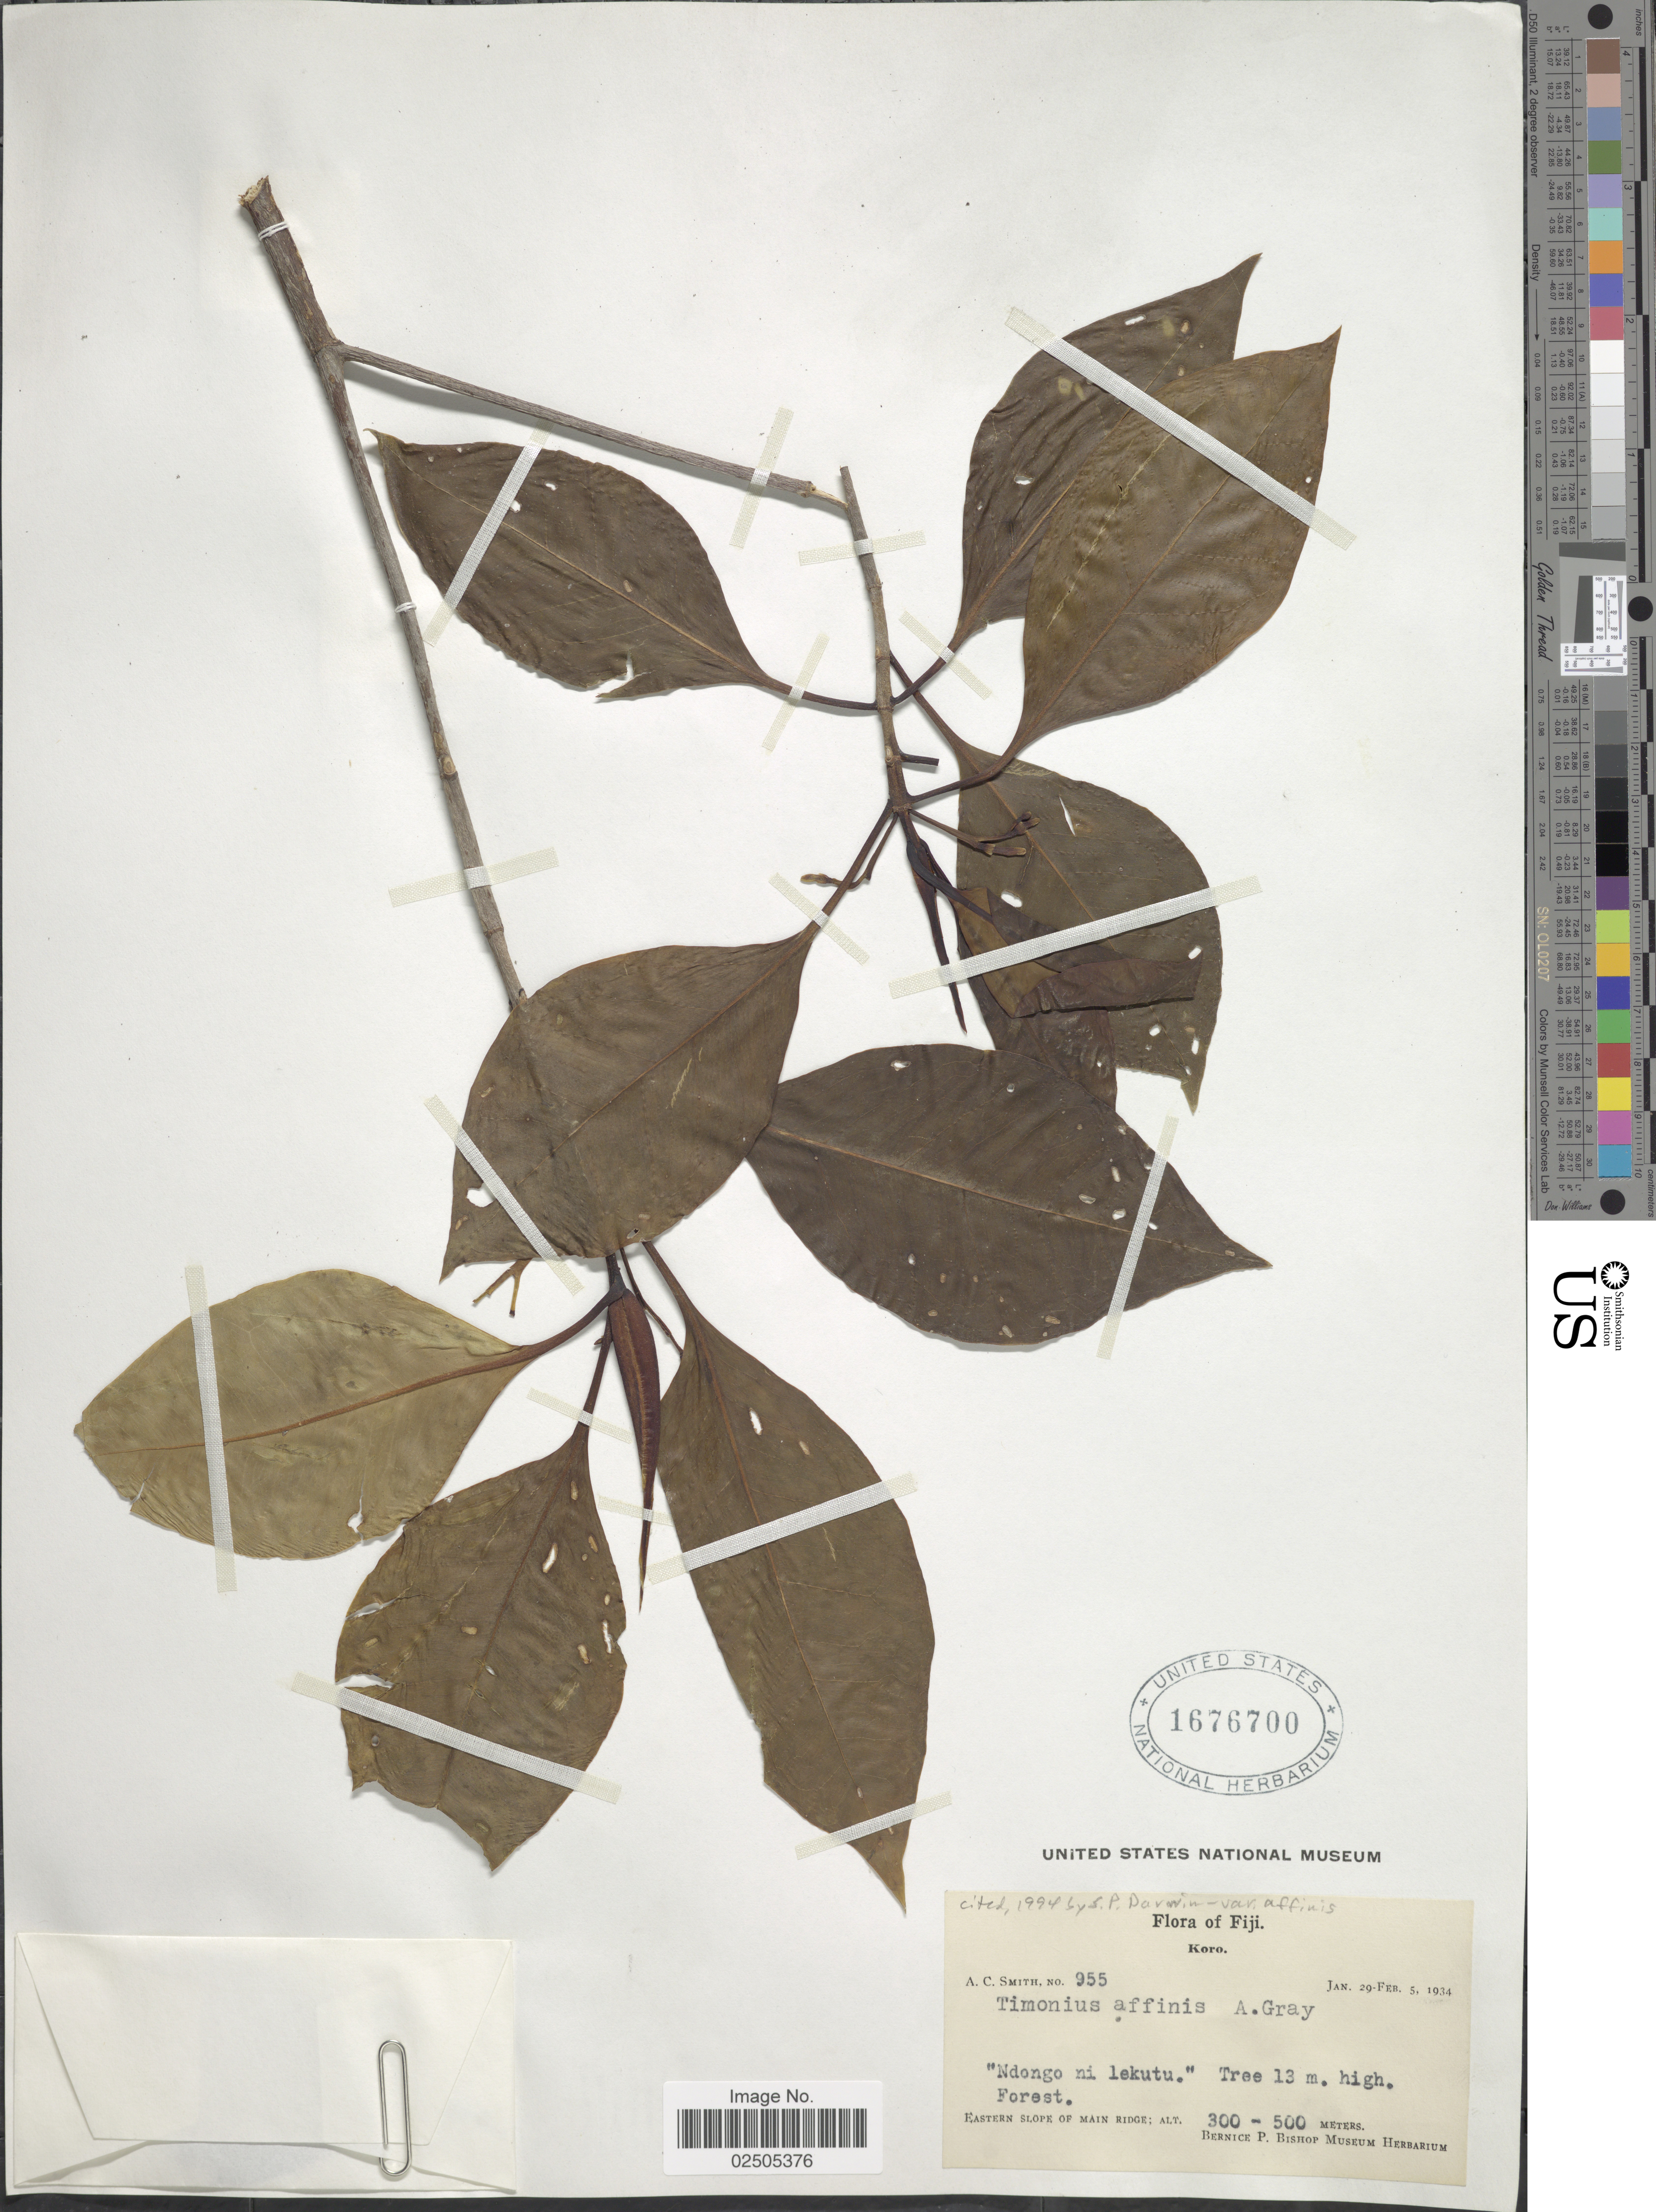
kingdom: Plantae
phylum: Tracheophyta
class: Magnoliopsida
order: Gentianales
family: Rubiaceae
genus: Timonius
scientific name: Timonius affinis var. affinis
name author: A. Gray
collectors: A. C. Smith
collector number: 955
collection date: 1934-01-29/1934-02-05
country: Fiji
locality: Koro, Eastern slope of Main Ridge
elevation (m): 300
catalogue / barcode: US 1676700